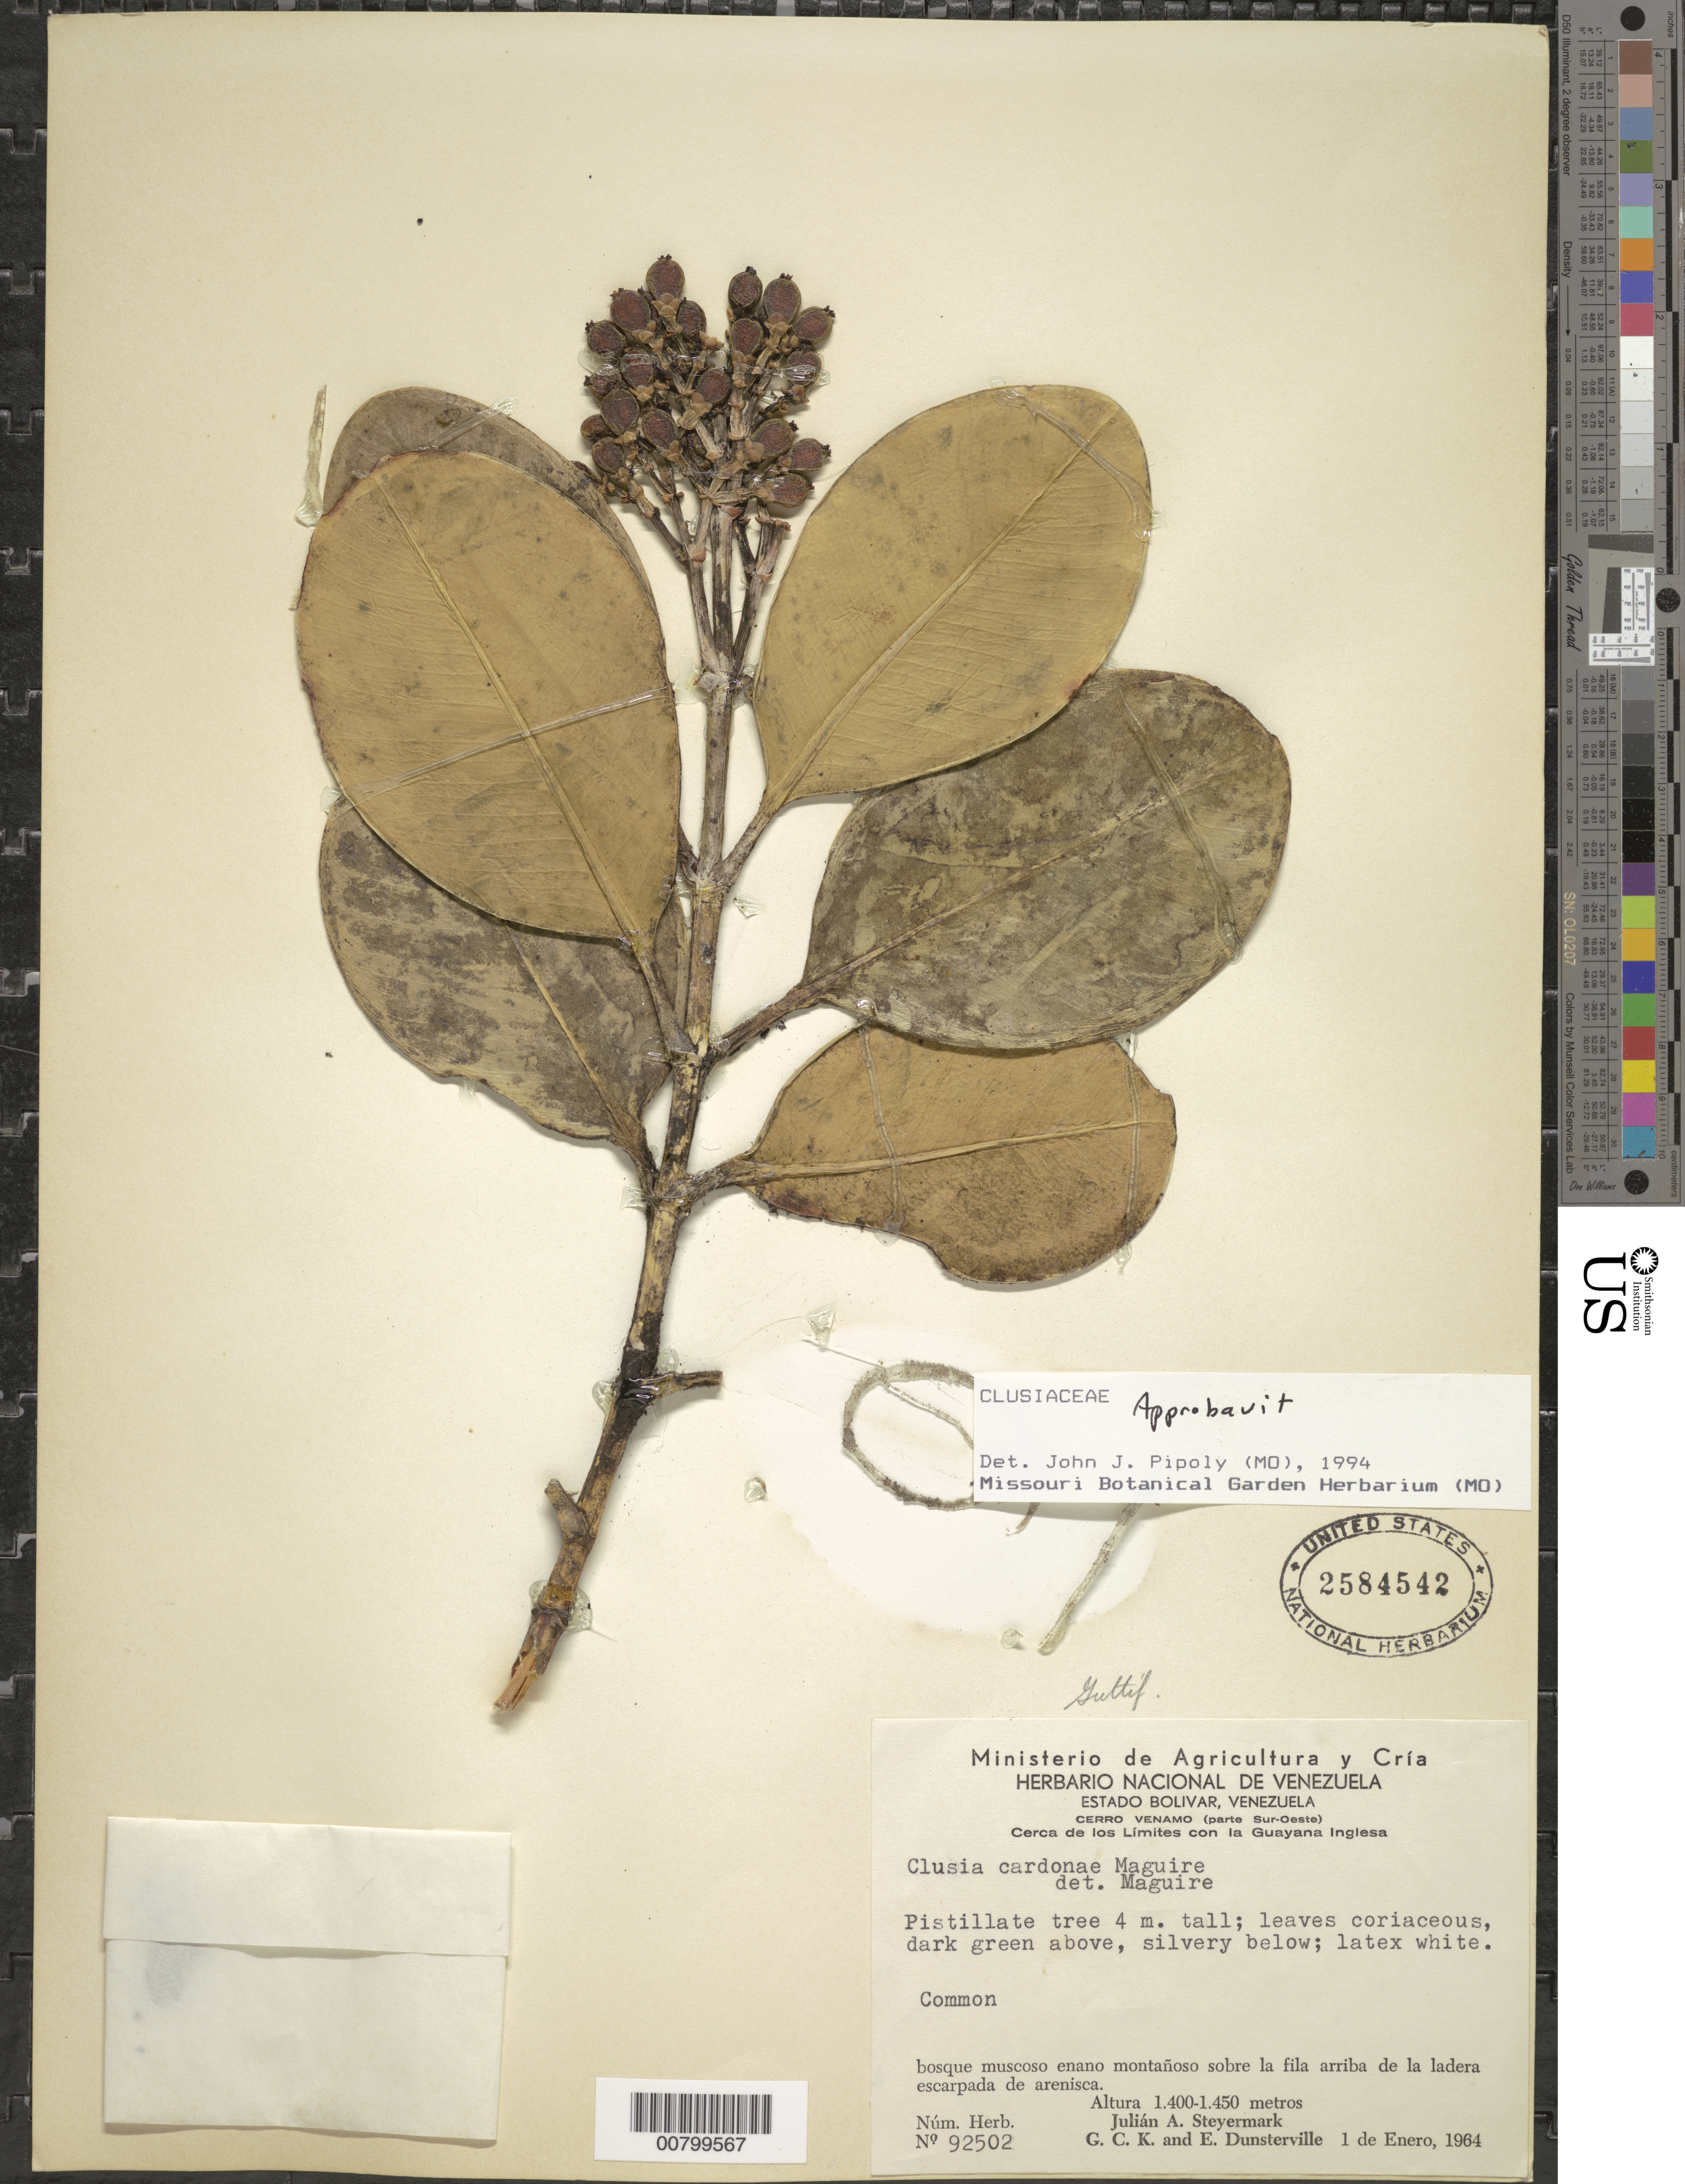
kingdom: Plantae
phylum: Tracheophyta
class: Magnoliopsida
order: Malpighiales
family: Clusiaceae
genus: Clusia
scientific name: Clusia cardonae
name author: Maguire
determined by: Pipoly, J. J., III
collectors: J. Steyermark, G. C. K. Dunsterville & E. Dunsterville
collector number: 92502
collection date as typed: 1-Jan-64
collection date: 1964-01-01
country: Venezuela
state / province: Bolívar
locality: Cerro Venamo, parte Sur-Oeste, cerca de los limites con Guayana Inglesa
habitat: Bosque muscoso enano montanoso sobre la fila arriba de la ladera escarpada de arenisca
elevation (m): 1400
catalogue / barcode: US 2584542